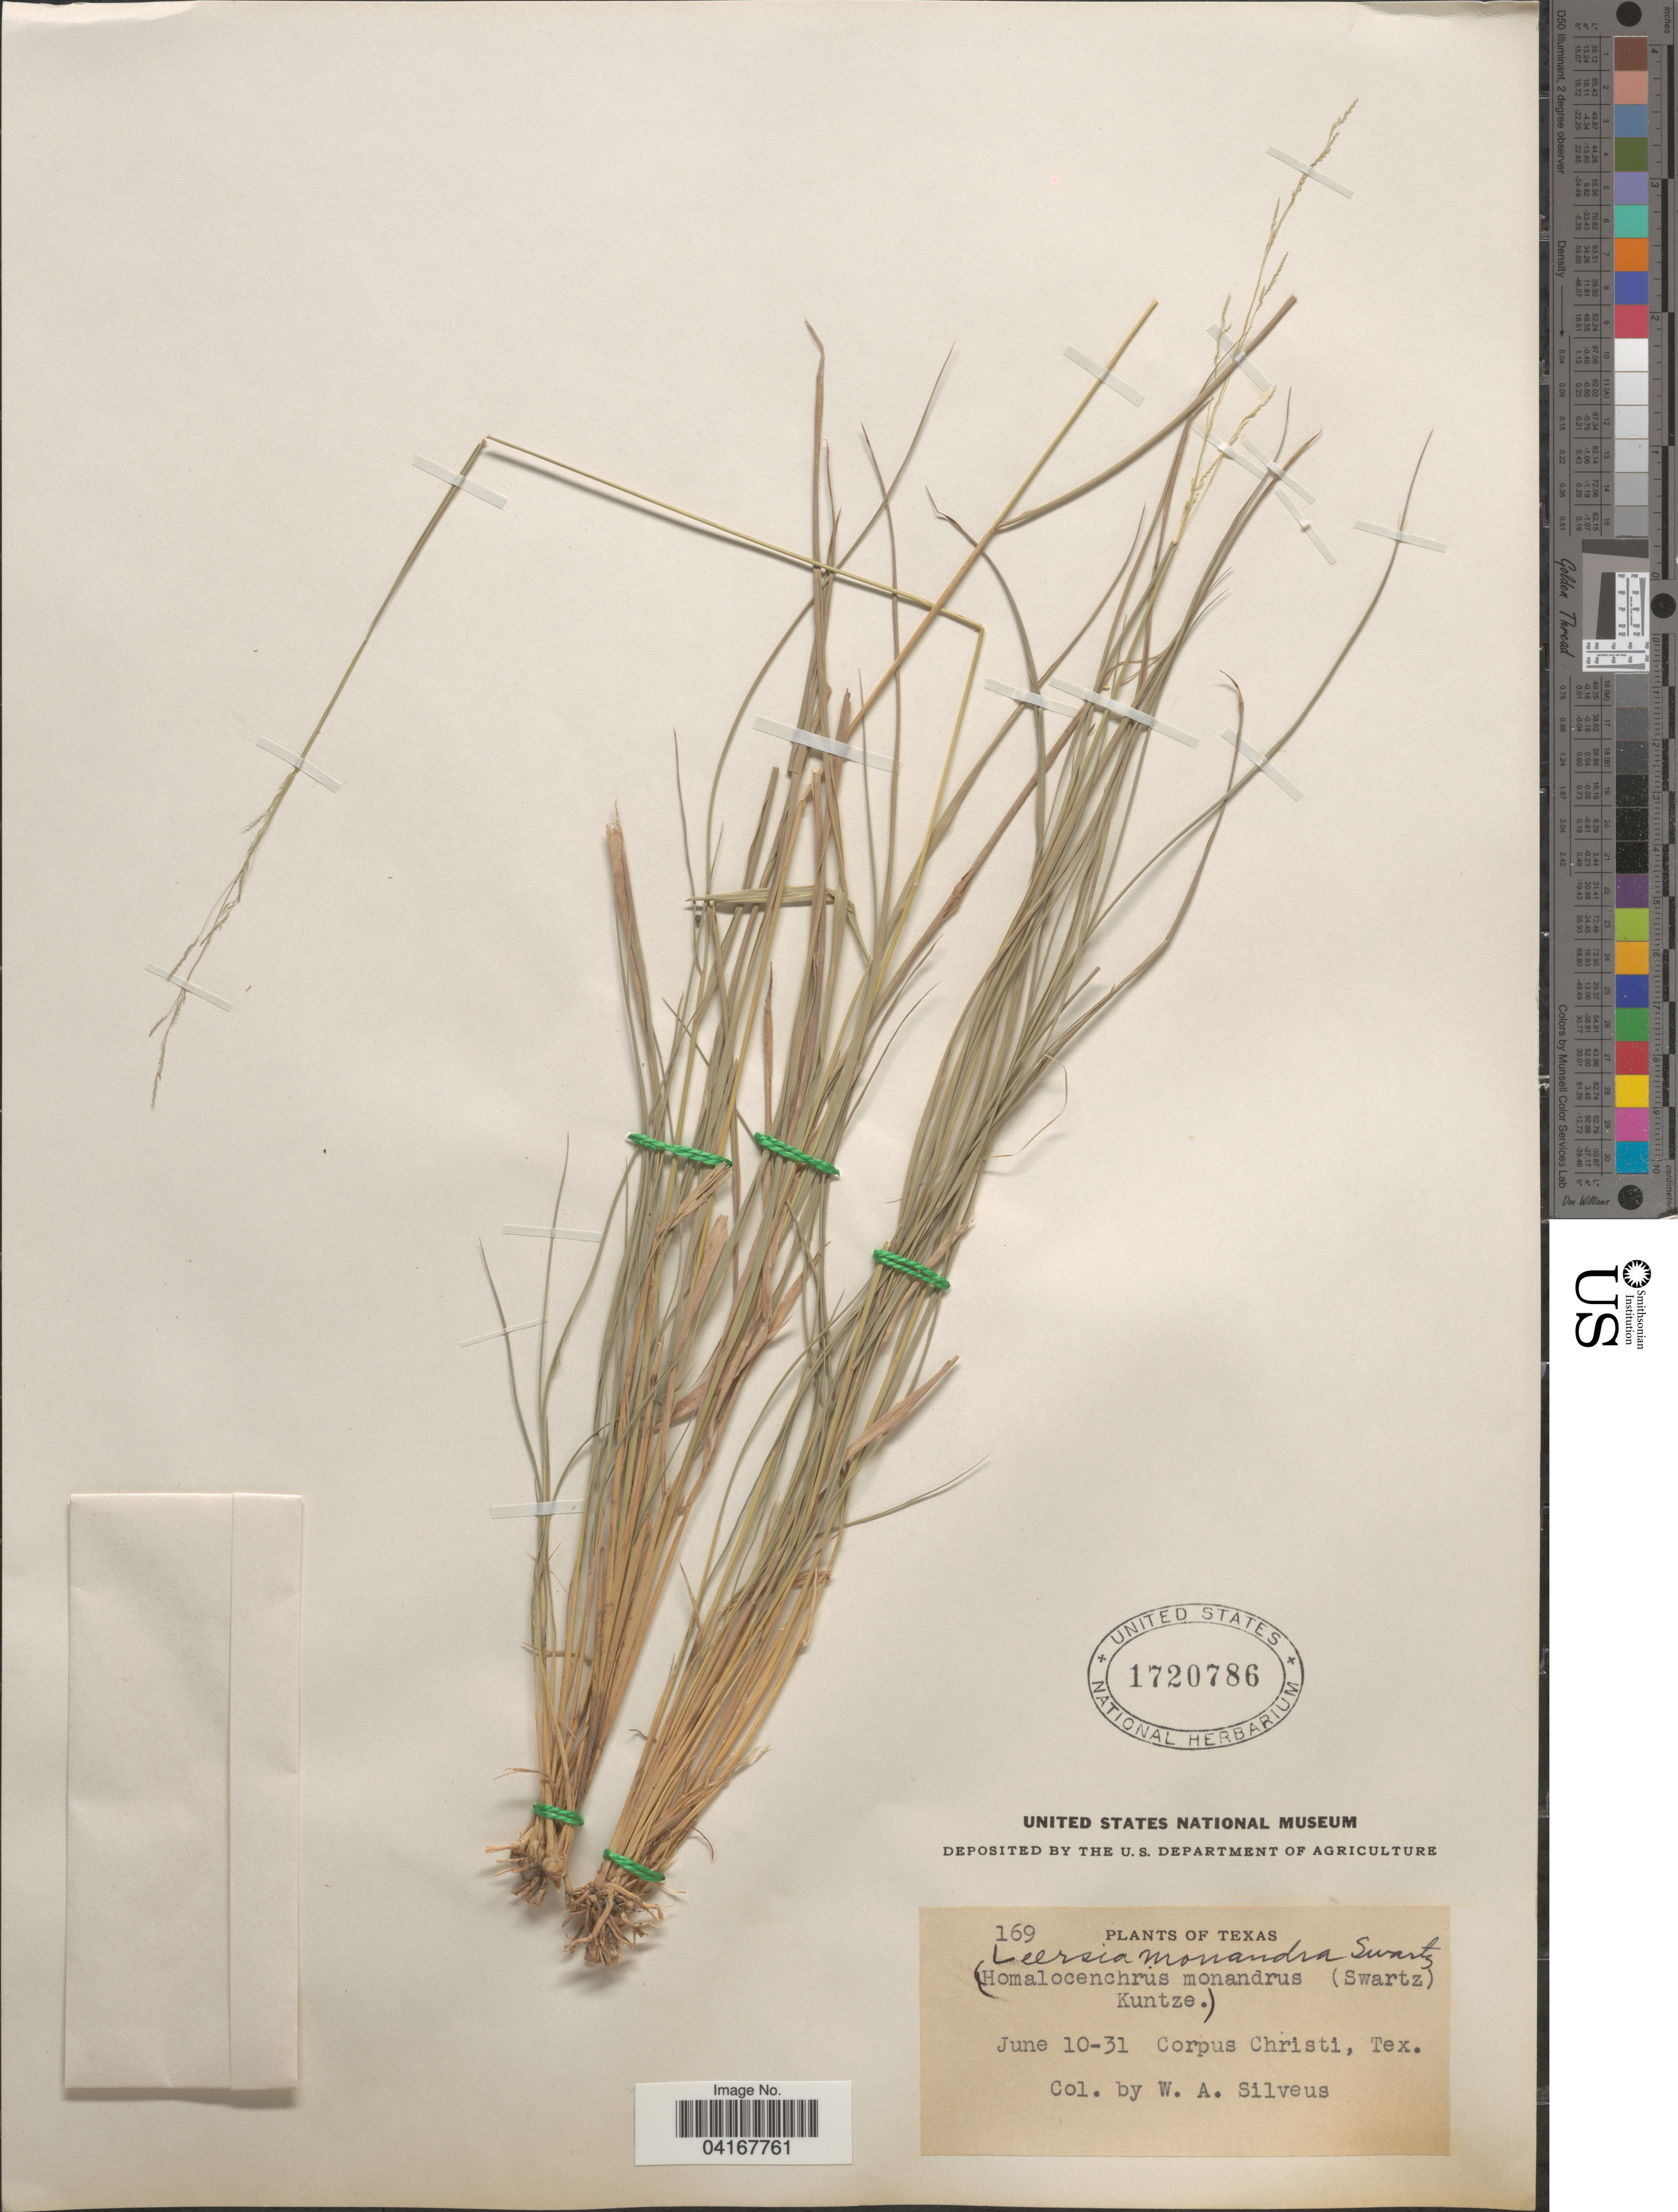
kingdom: Plantae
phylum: Tracheophyta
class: Liliopsida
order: Poales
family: Poaceae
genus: Leersia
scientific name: Leersia monandra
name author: Sw.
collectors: W. Silveus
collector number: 169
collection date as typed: Transcribed d/m/y: 10/6/31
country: United States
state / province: Texas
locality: Corpus Christi.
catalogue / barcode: US 1720786